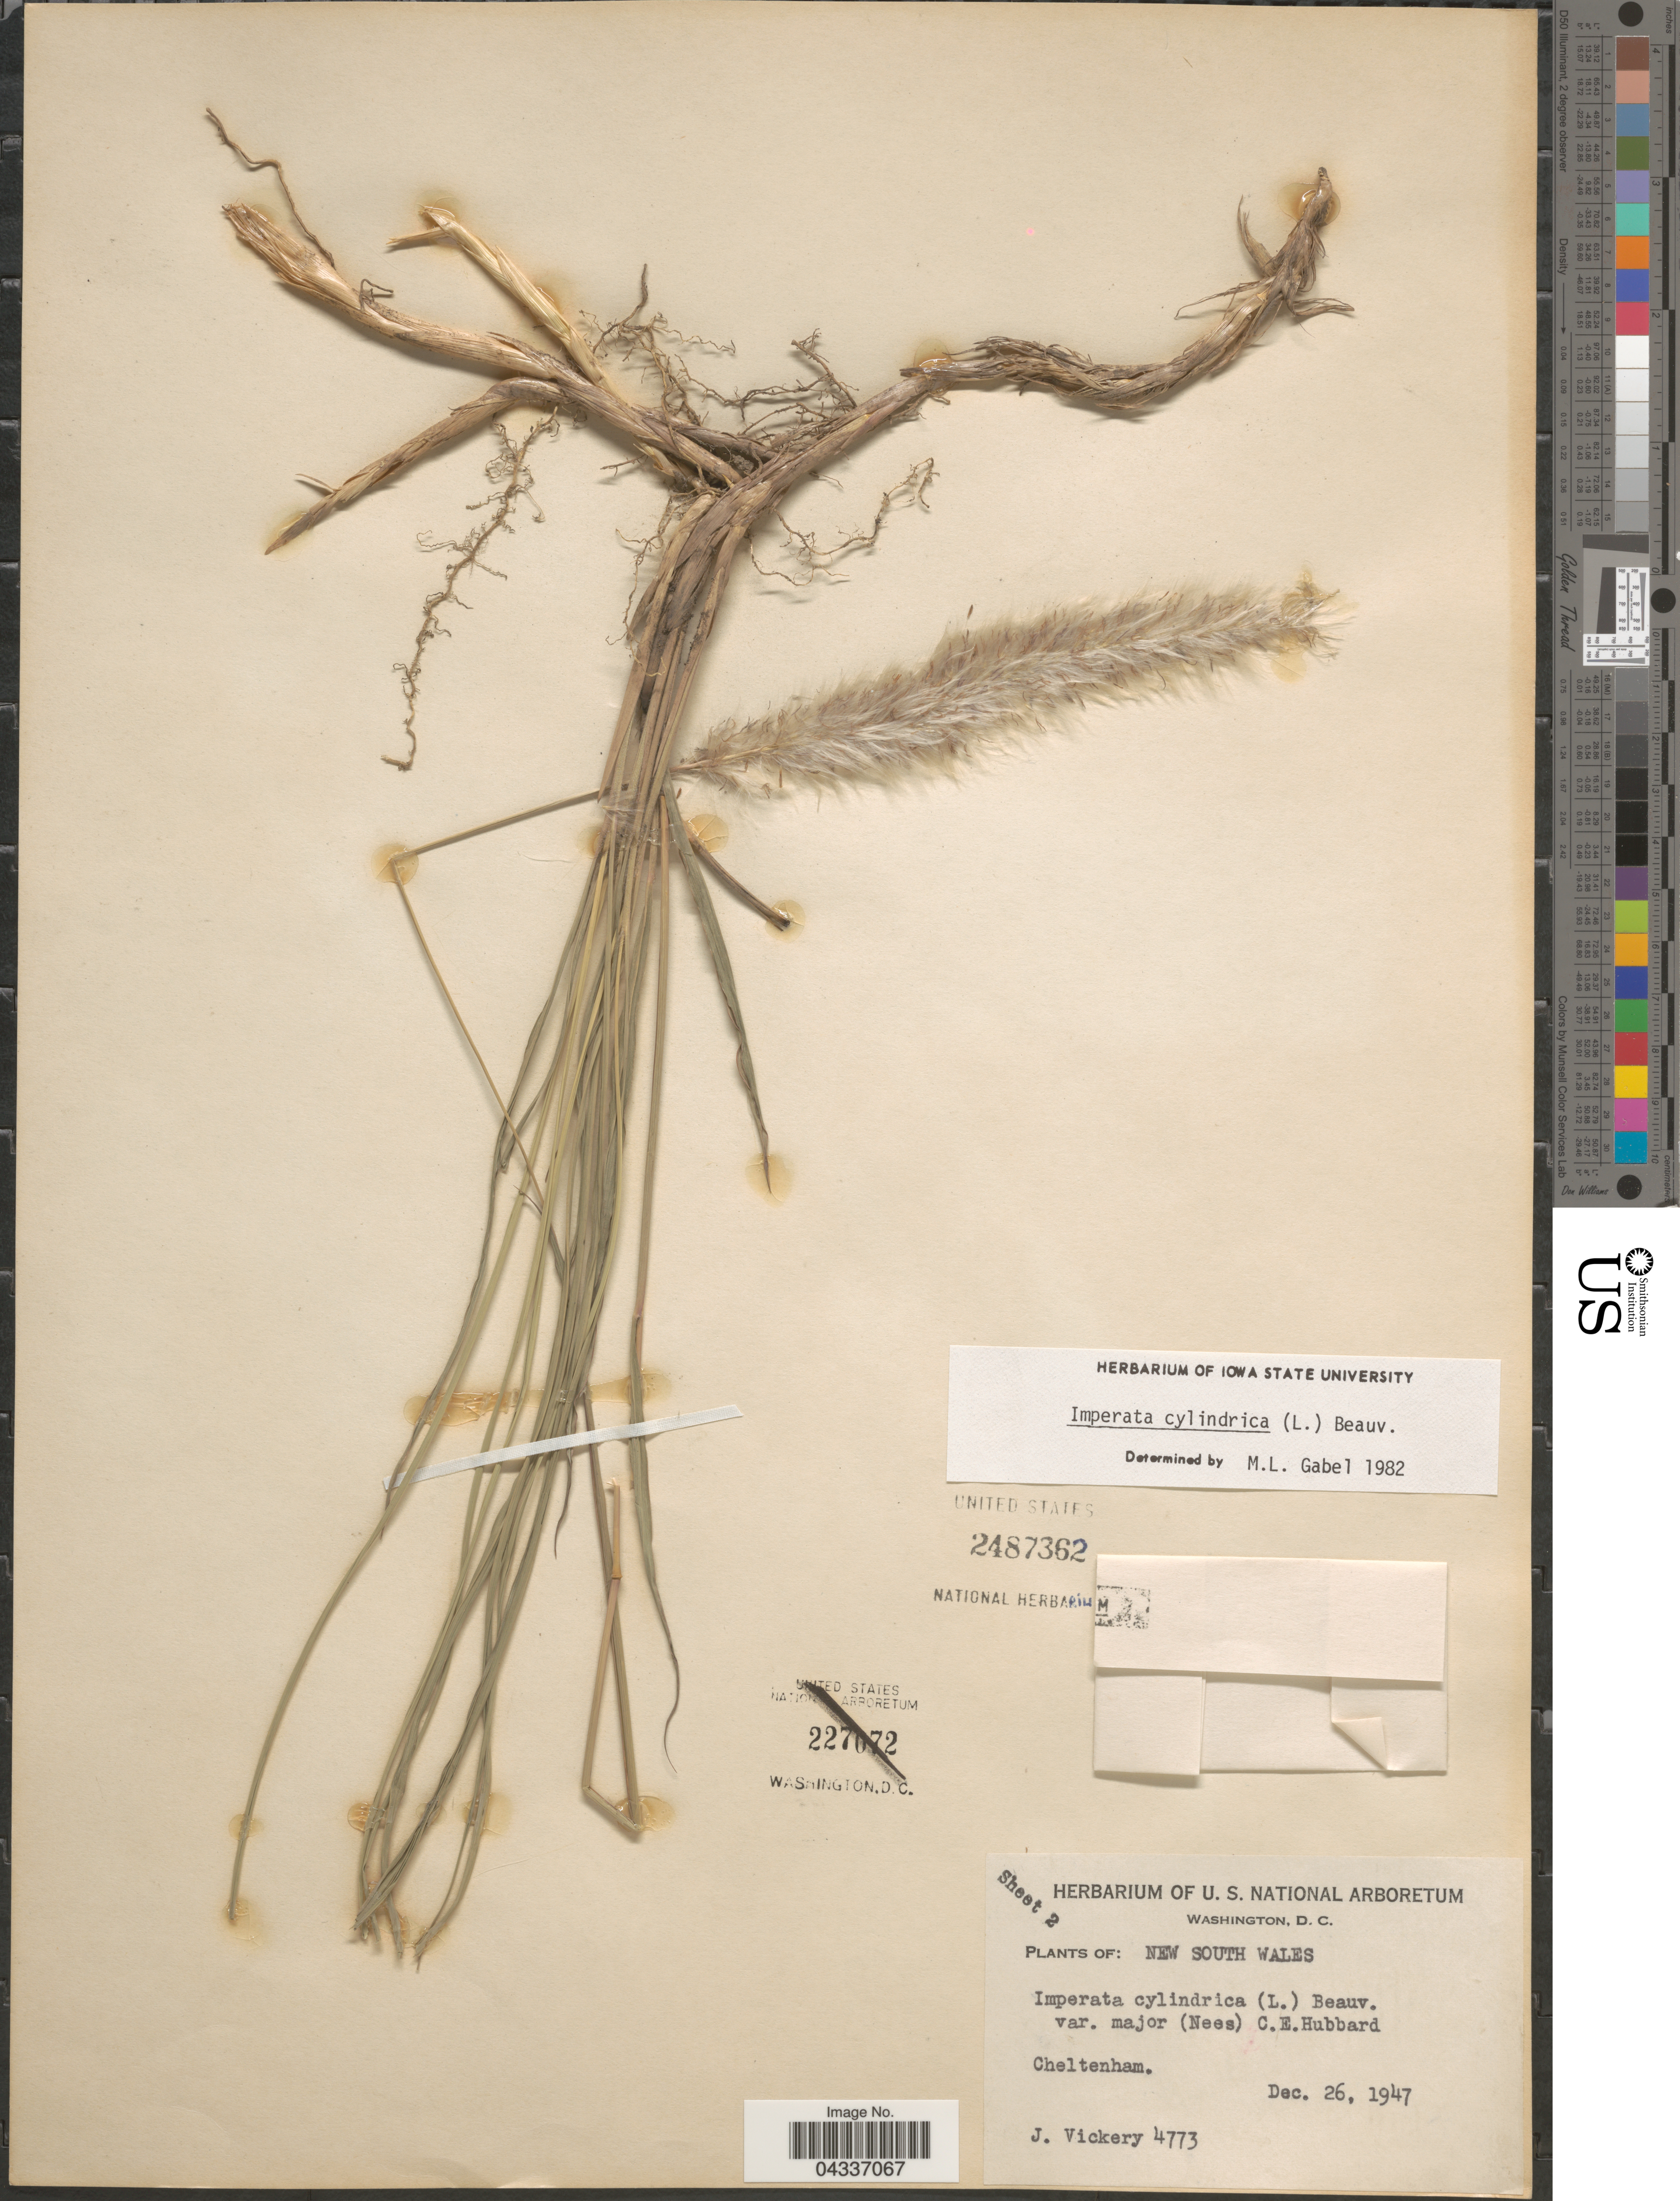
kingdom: Plantae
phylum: Tracheophyta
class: Liliopsida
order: Poales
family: Poaceae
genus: Imperata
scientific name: Imperata cylindrica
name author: (L.) P. Beauv.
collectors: J. Vickery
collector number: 4773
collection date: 1947-12-26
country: Australia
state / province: New South Wales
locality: Cheltenham.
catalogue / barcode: US 2487362